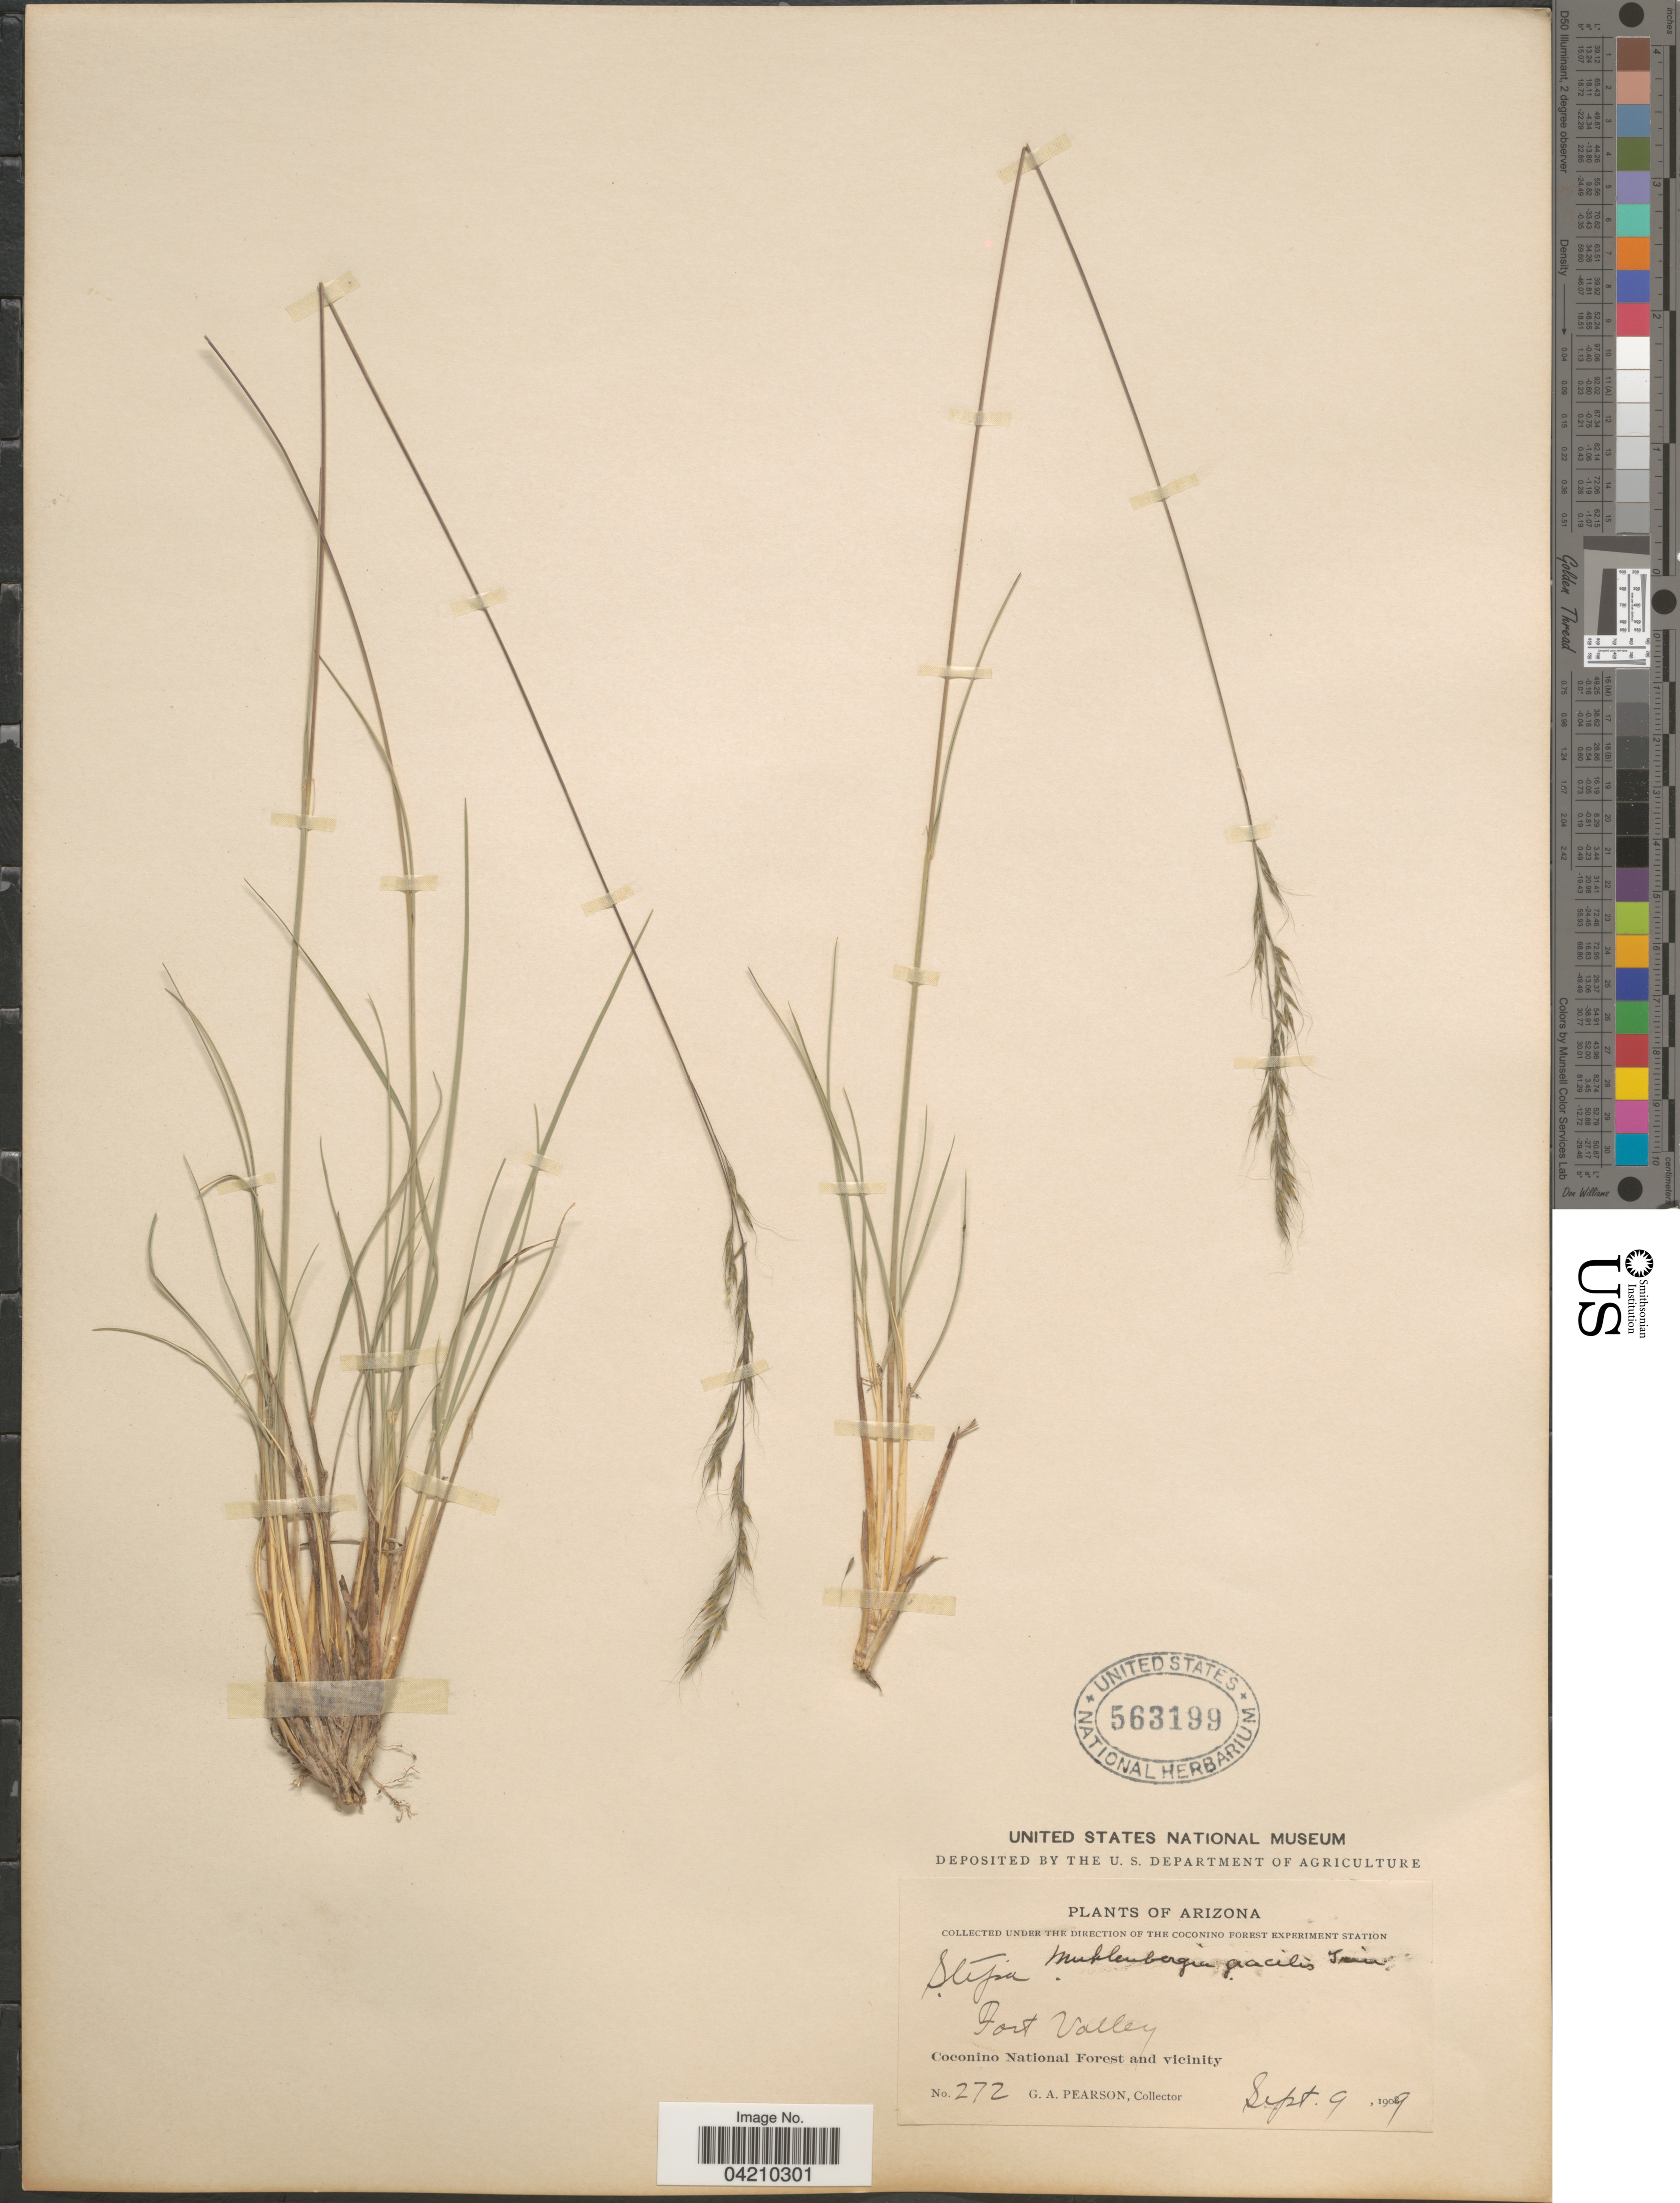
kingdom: Plantae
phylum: Tracheophyta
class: Liliopsida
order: Poales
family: Poaceae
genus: Muhlenbergia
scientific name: Muhlenbergia montana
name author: (Nutt.) Hitchc.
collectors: G. Pearson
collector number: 272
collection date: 1909-09-09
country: United States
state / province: Arizona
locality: Fort Valley. Coconino National Forest and Vicinity.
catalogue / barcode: US 563199